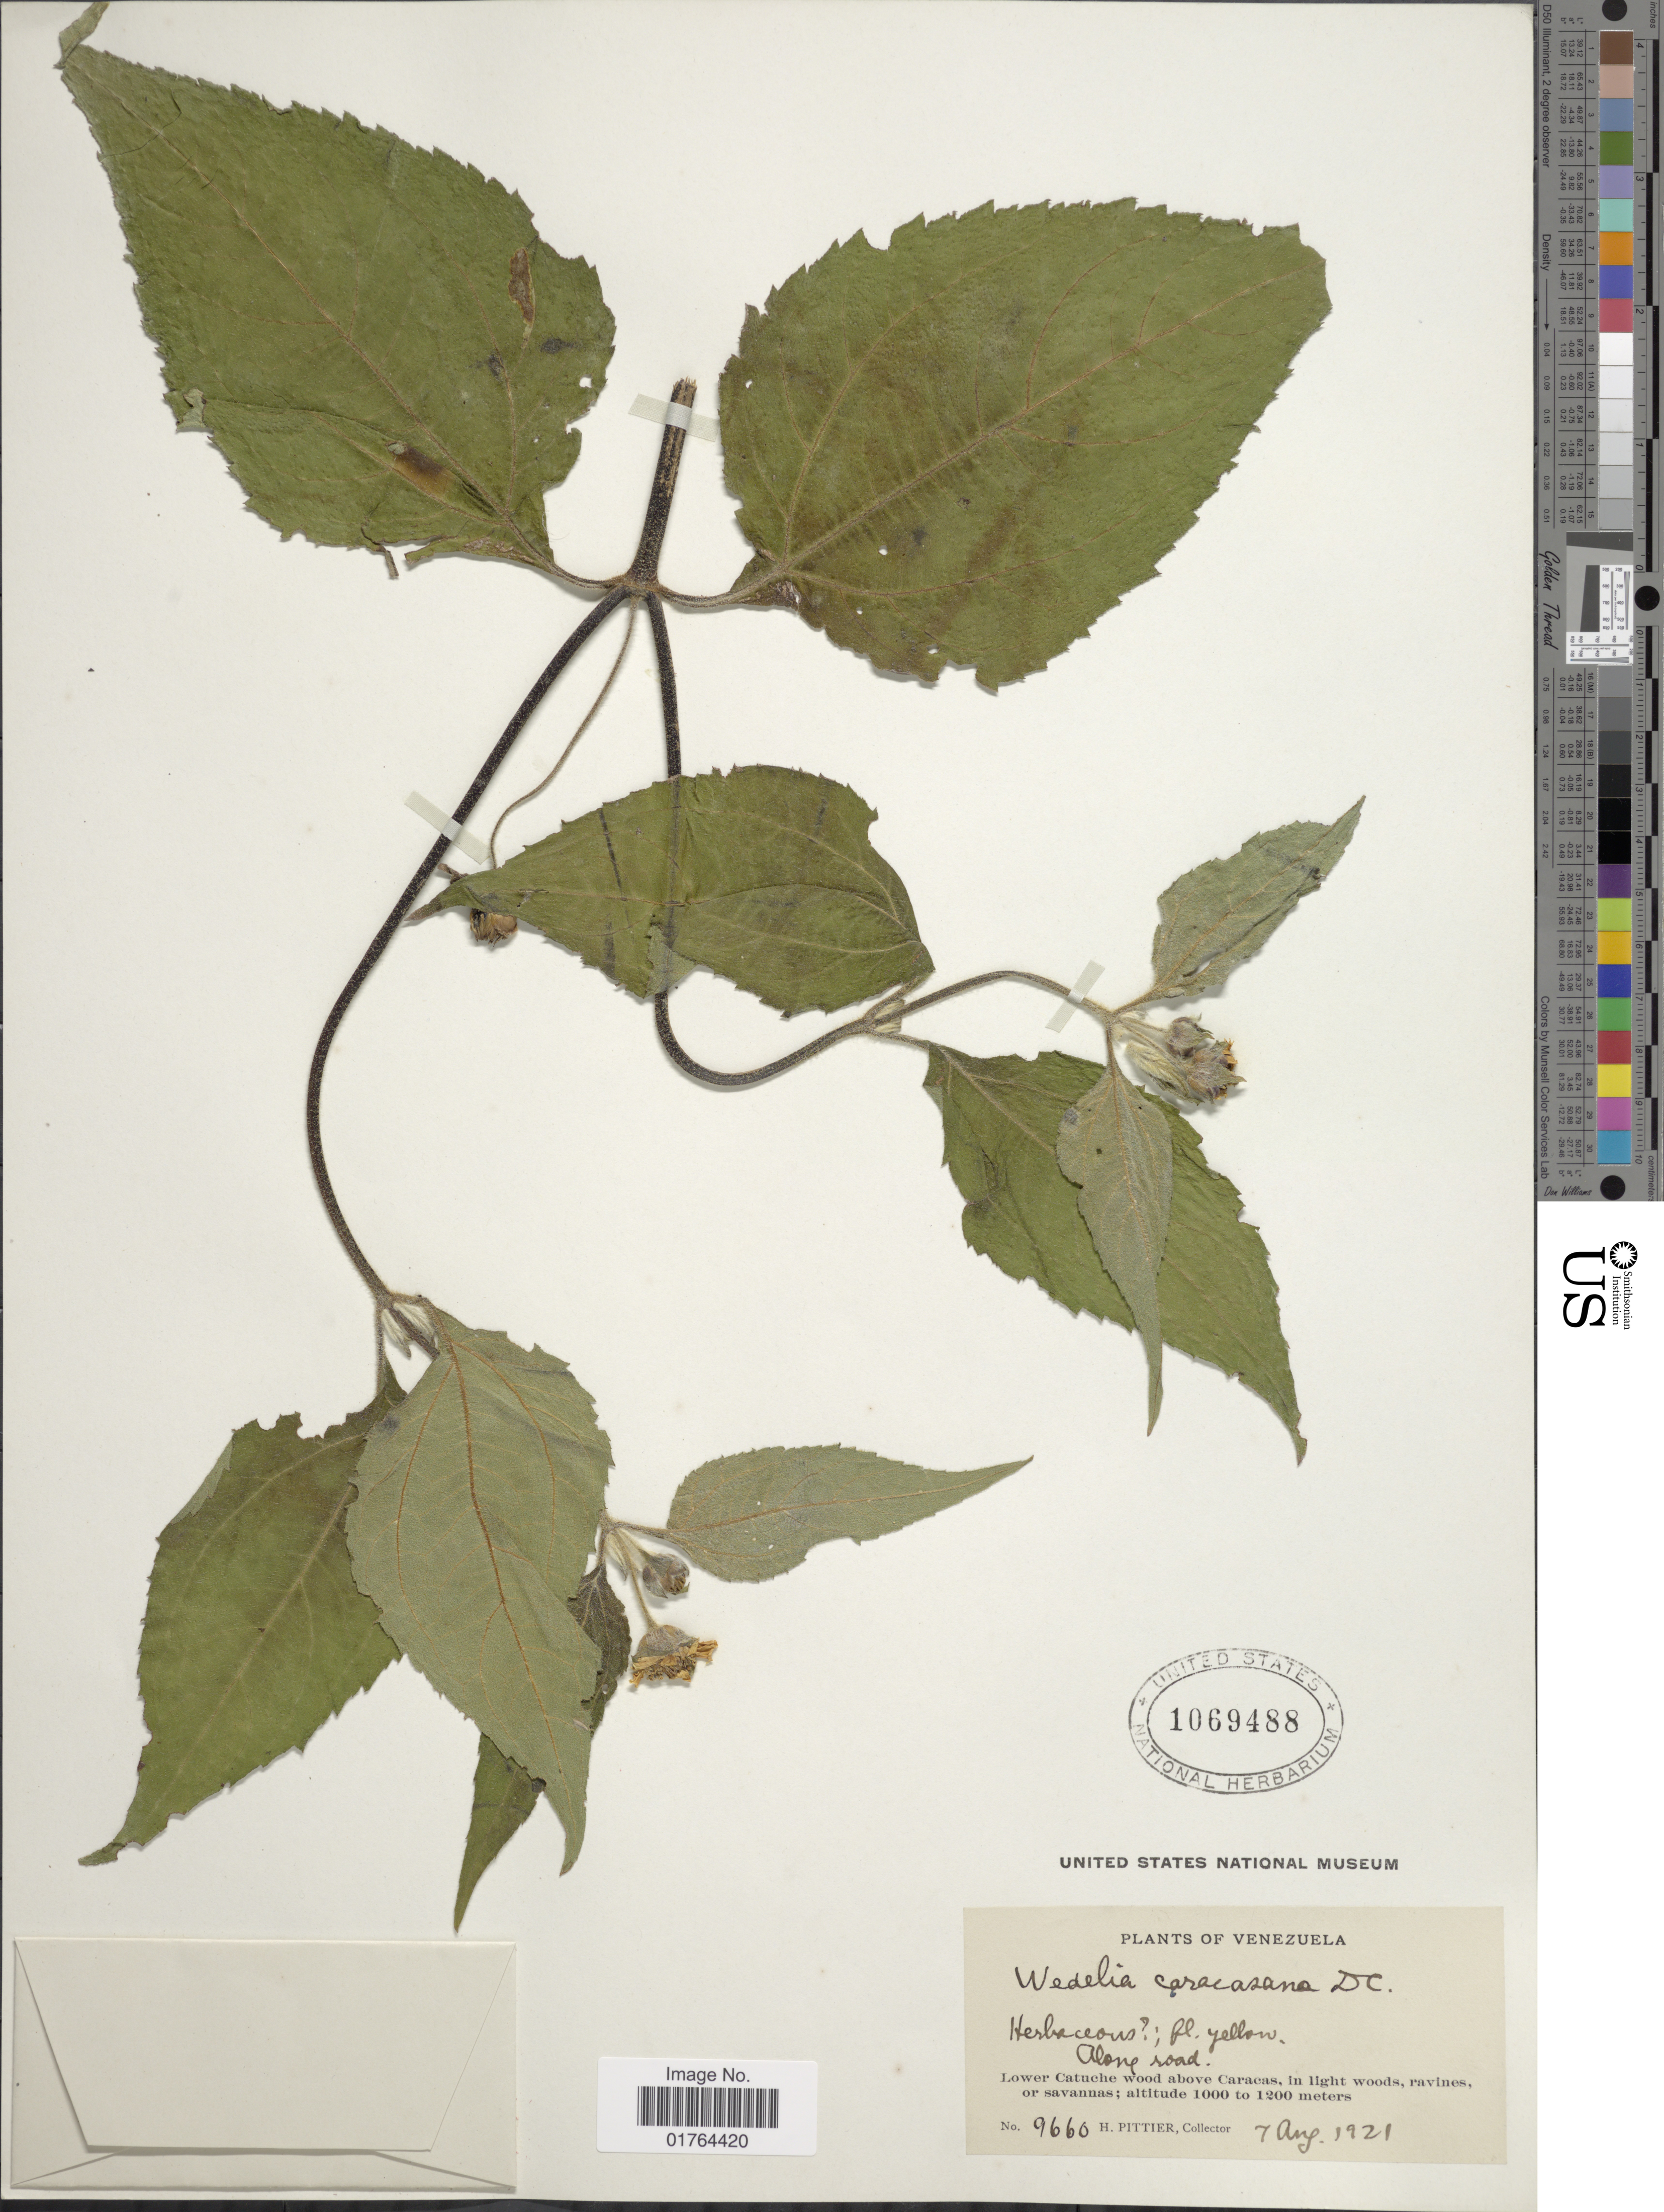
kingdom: Plantae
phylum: Tracheophyta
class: Magnoliopsida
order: Asterales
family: Asteraceae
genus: Wedelia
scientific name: Wedelia calycina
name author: Rich.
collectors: H. F. Pittier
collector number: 9660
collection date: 1921-08-07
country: Venezuela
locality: Lower Catuche wood above Caracas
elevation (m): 1000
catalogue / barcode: US 1069488